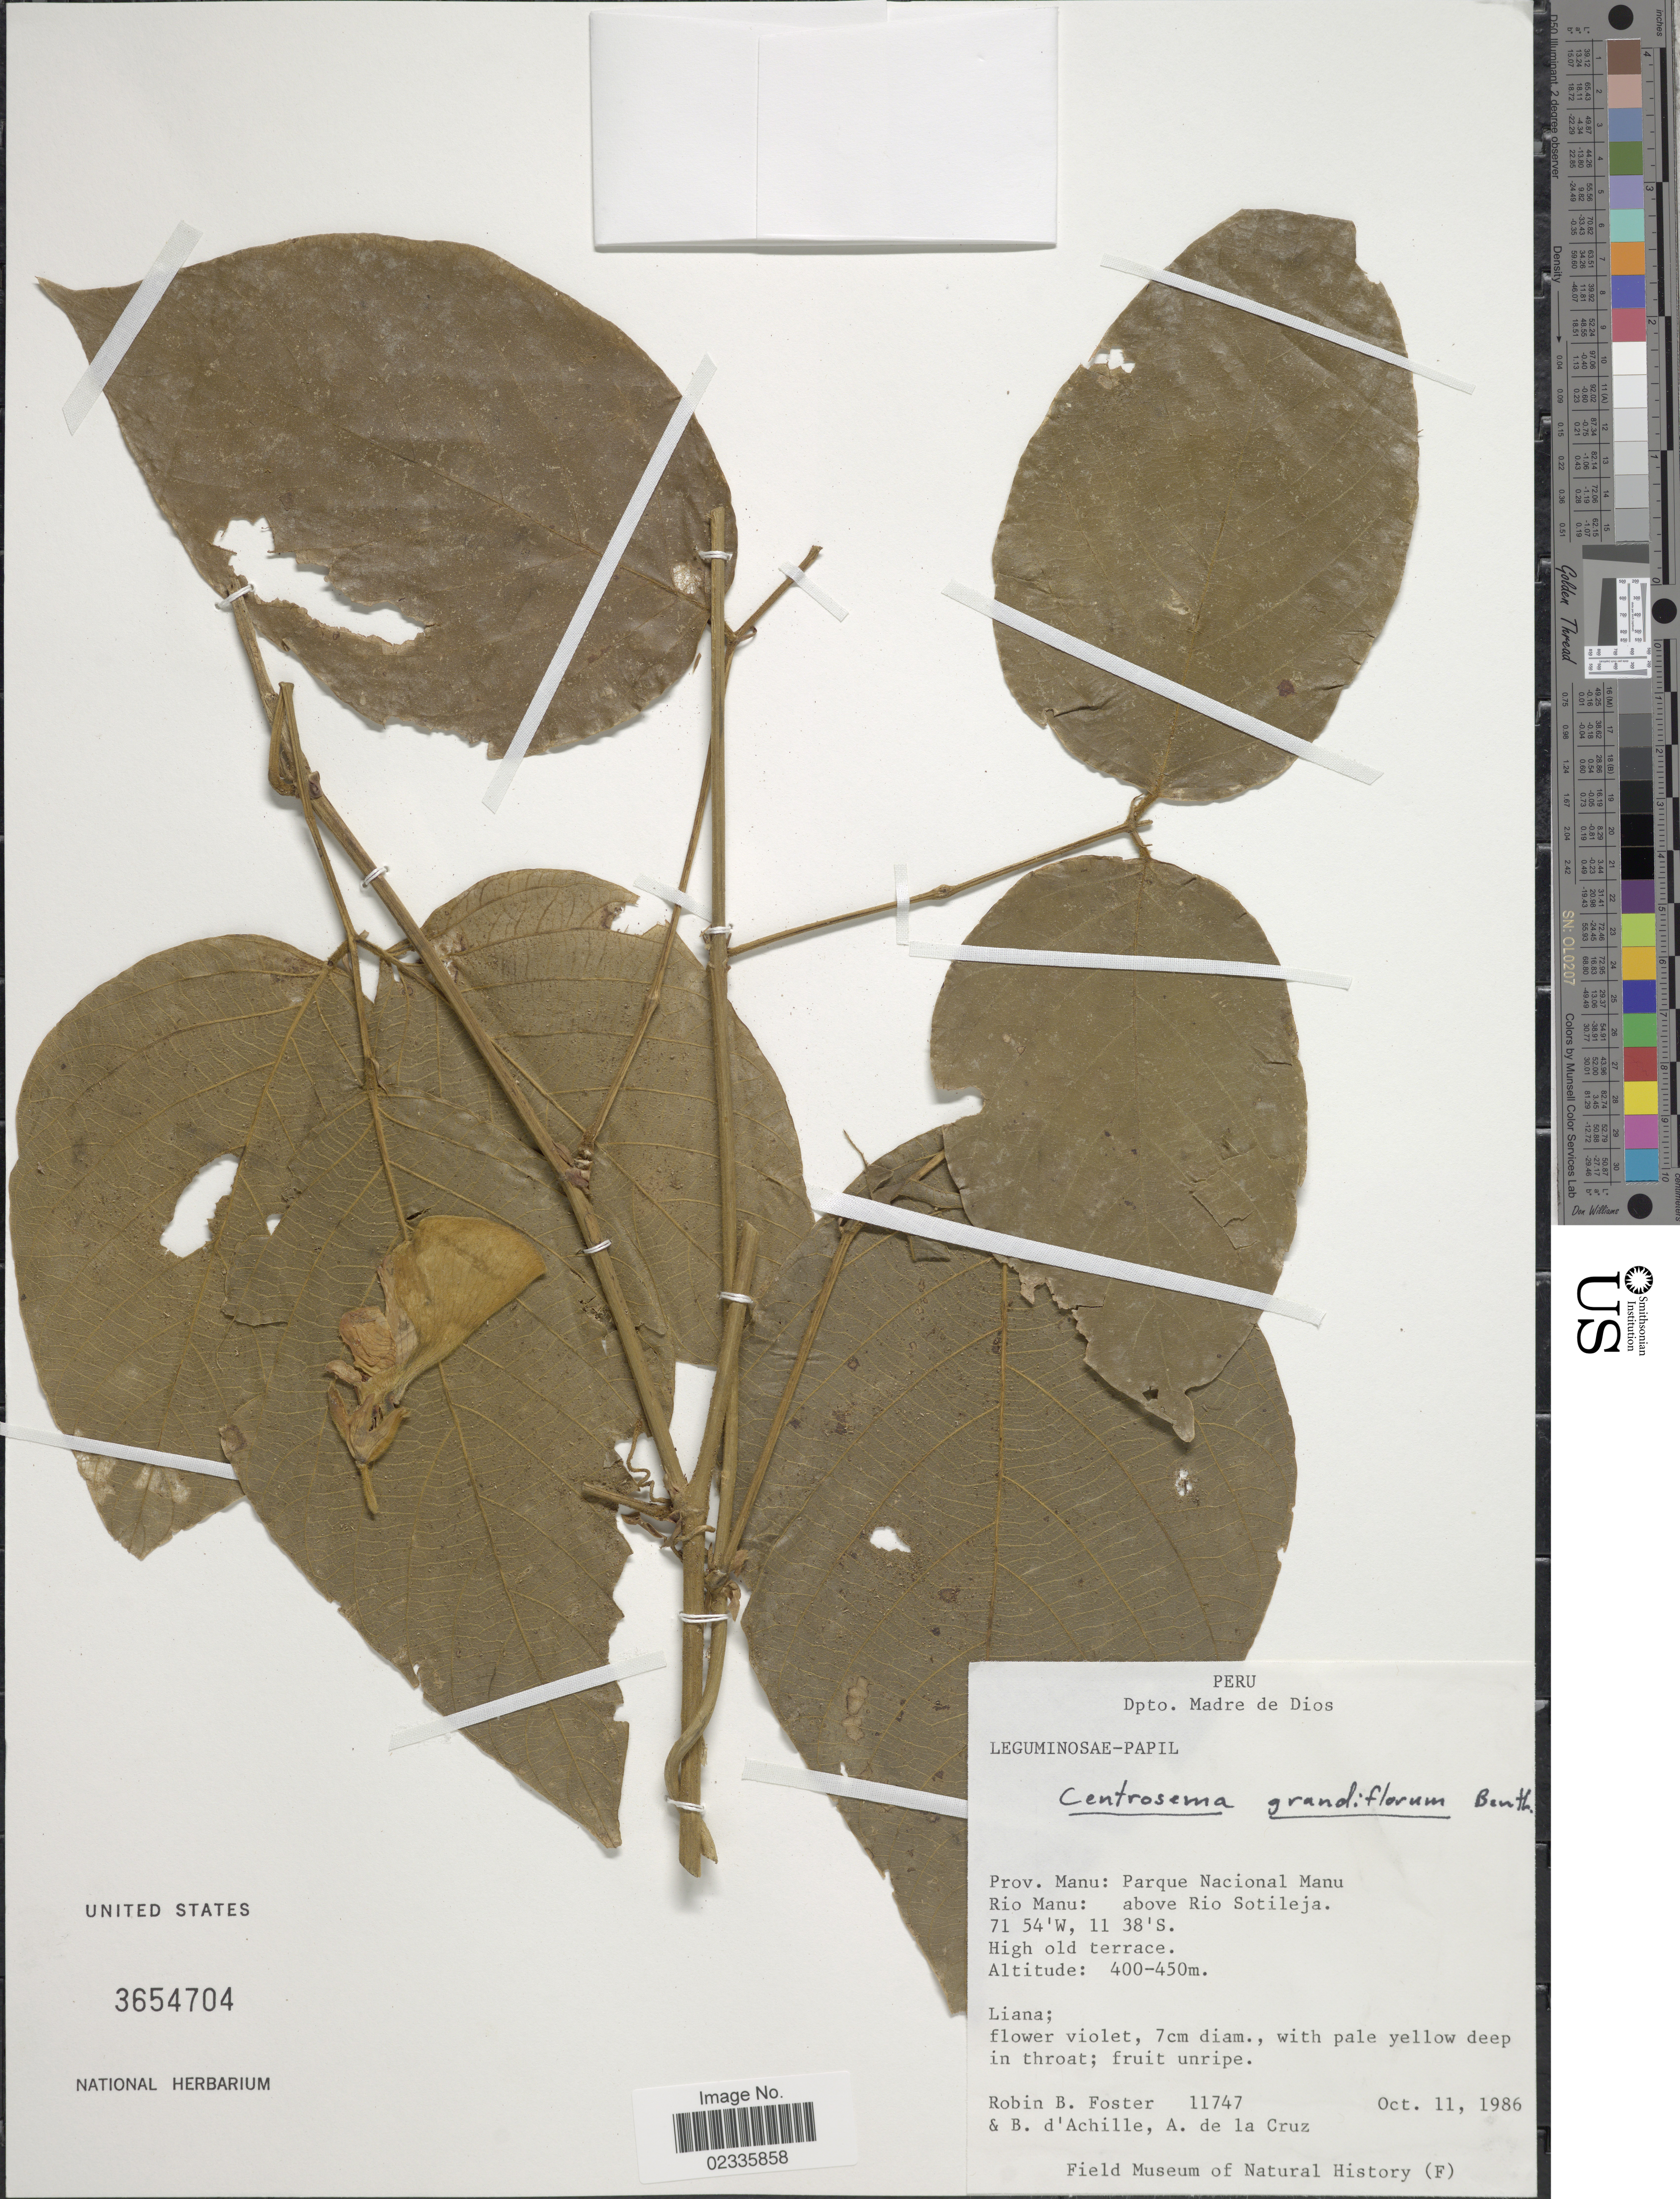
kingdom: Plantae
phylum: Tracheophyta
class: Magnoliopsida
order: Fabales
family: Fabaceae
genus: Centrosema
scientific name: Centrosema grandiflorum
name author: Benth.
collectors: R. B. Foster, B. d'Achille & A. de la Cruz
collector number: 11747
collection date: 1986-10-11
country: Peru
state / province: Madre de Dios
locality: Prov. Manu: Parque Nacional Manu. Rio Manu: above Rio Sotileja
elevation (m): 400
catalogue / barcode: US 3654704